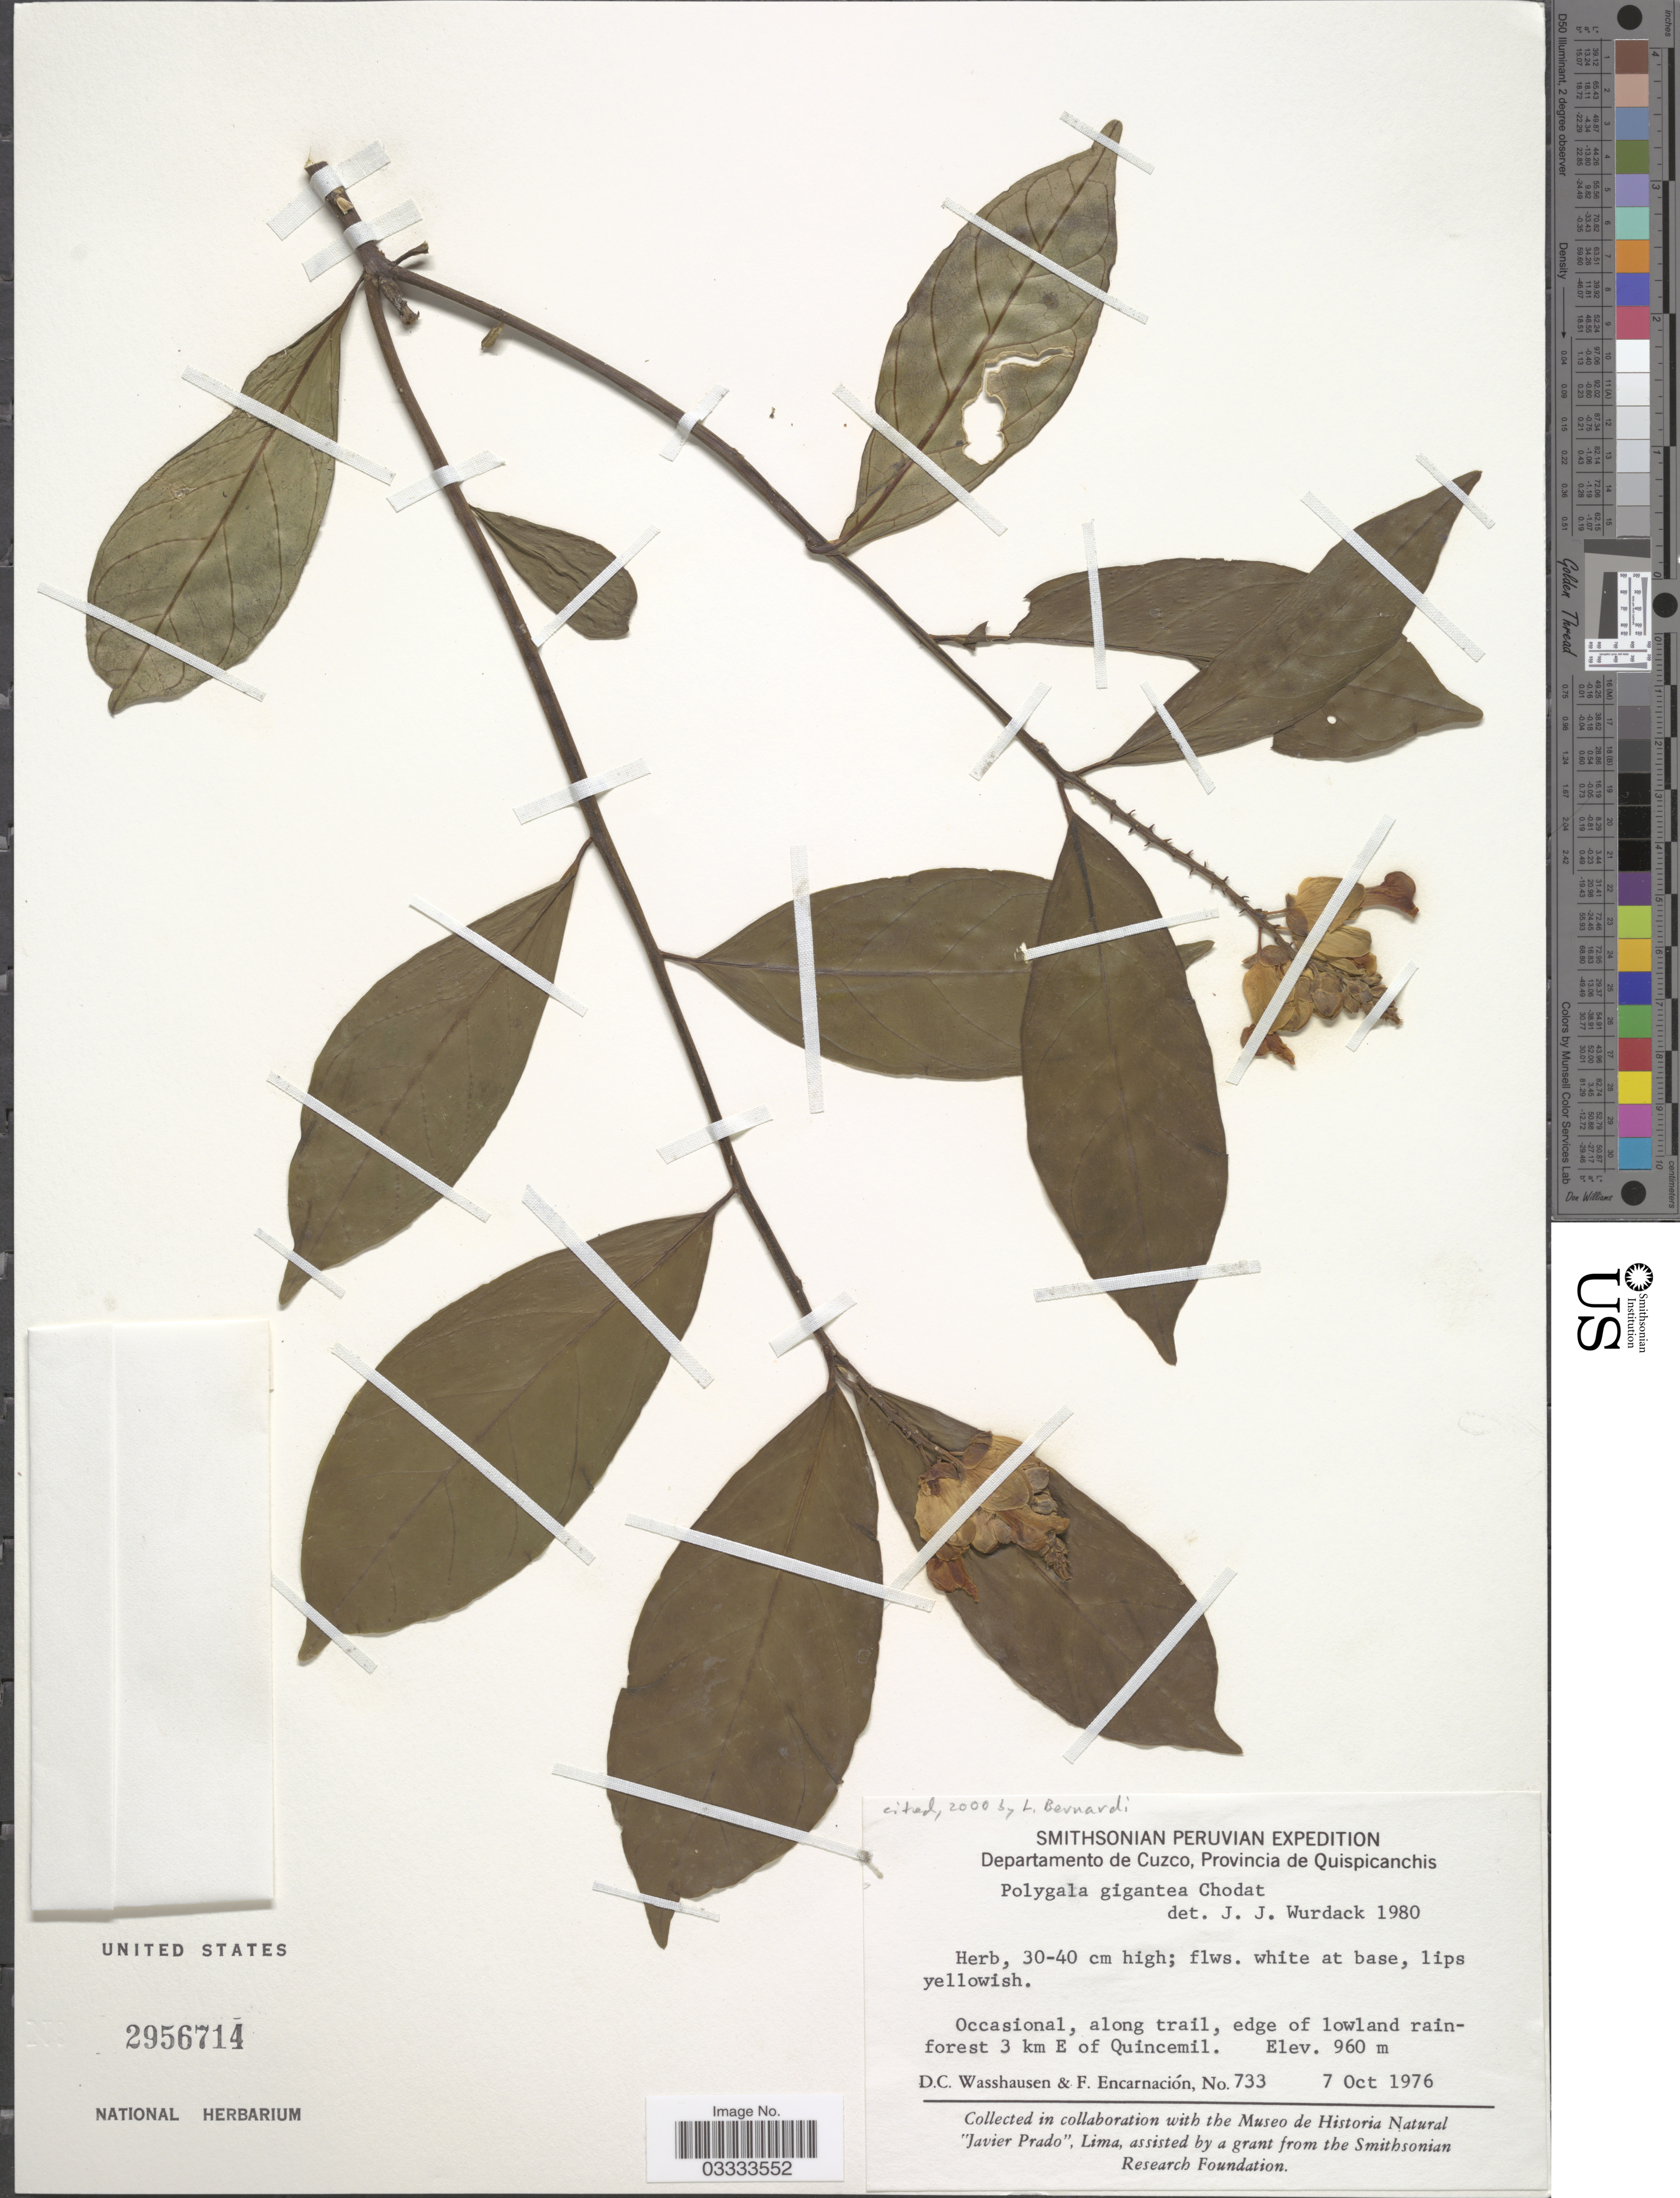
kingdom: Plantae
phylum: Tracheophyta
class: Magnoliopsida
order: Fabales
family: Polygalaceae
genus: Caamembeca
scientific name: Caamembeca gigantea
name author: (Chodat) J.F.B. Pastore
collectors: D. C. Wasshausen & F. Encarnación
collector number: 733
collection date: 1976-10-07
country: Peru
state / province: Cusco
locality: Departamento de Cuzco, Provincia de Quispicanchis. Occasional, along trail, edge of lowland rainforest 3 km E of Quincemil.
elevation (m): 960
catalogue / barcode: US 2956714